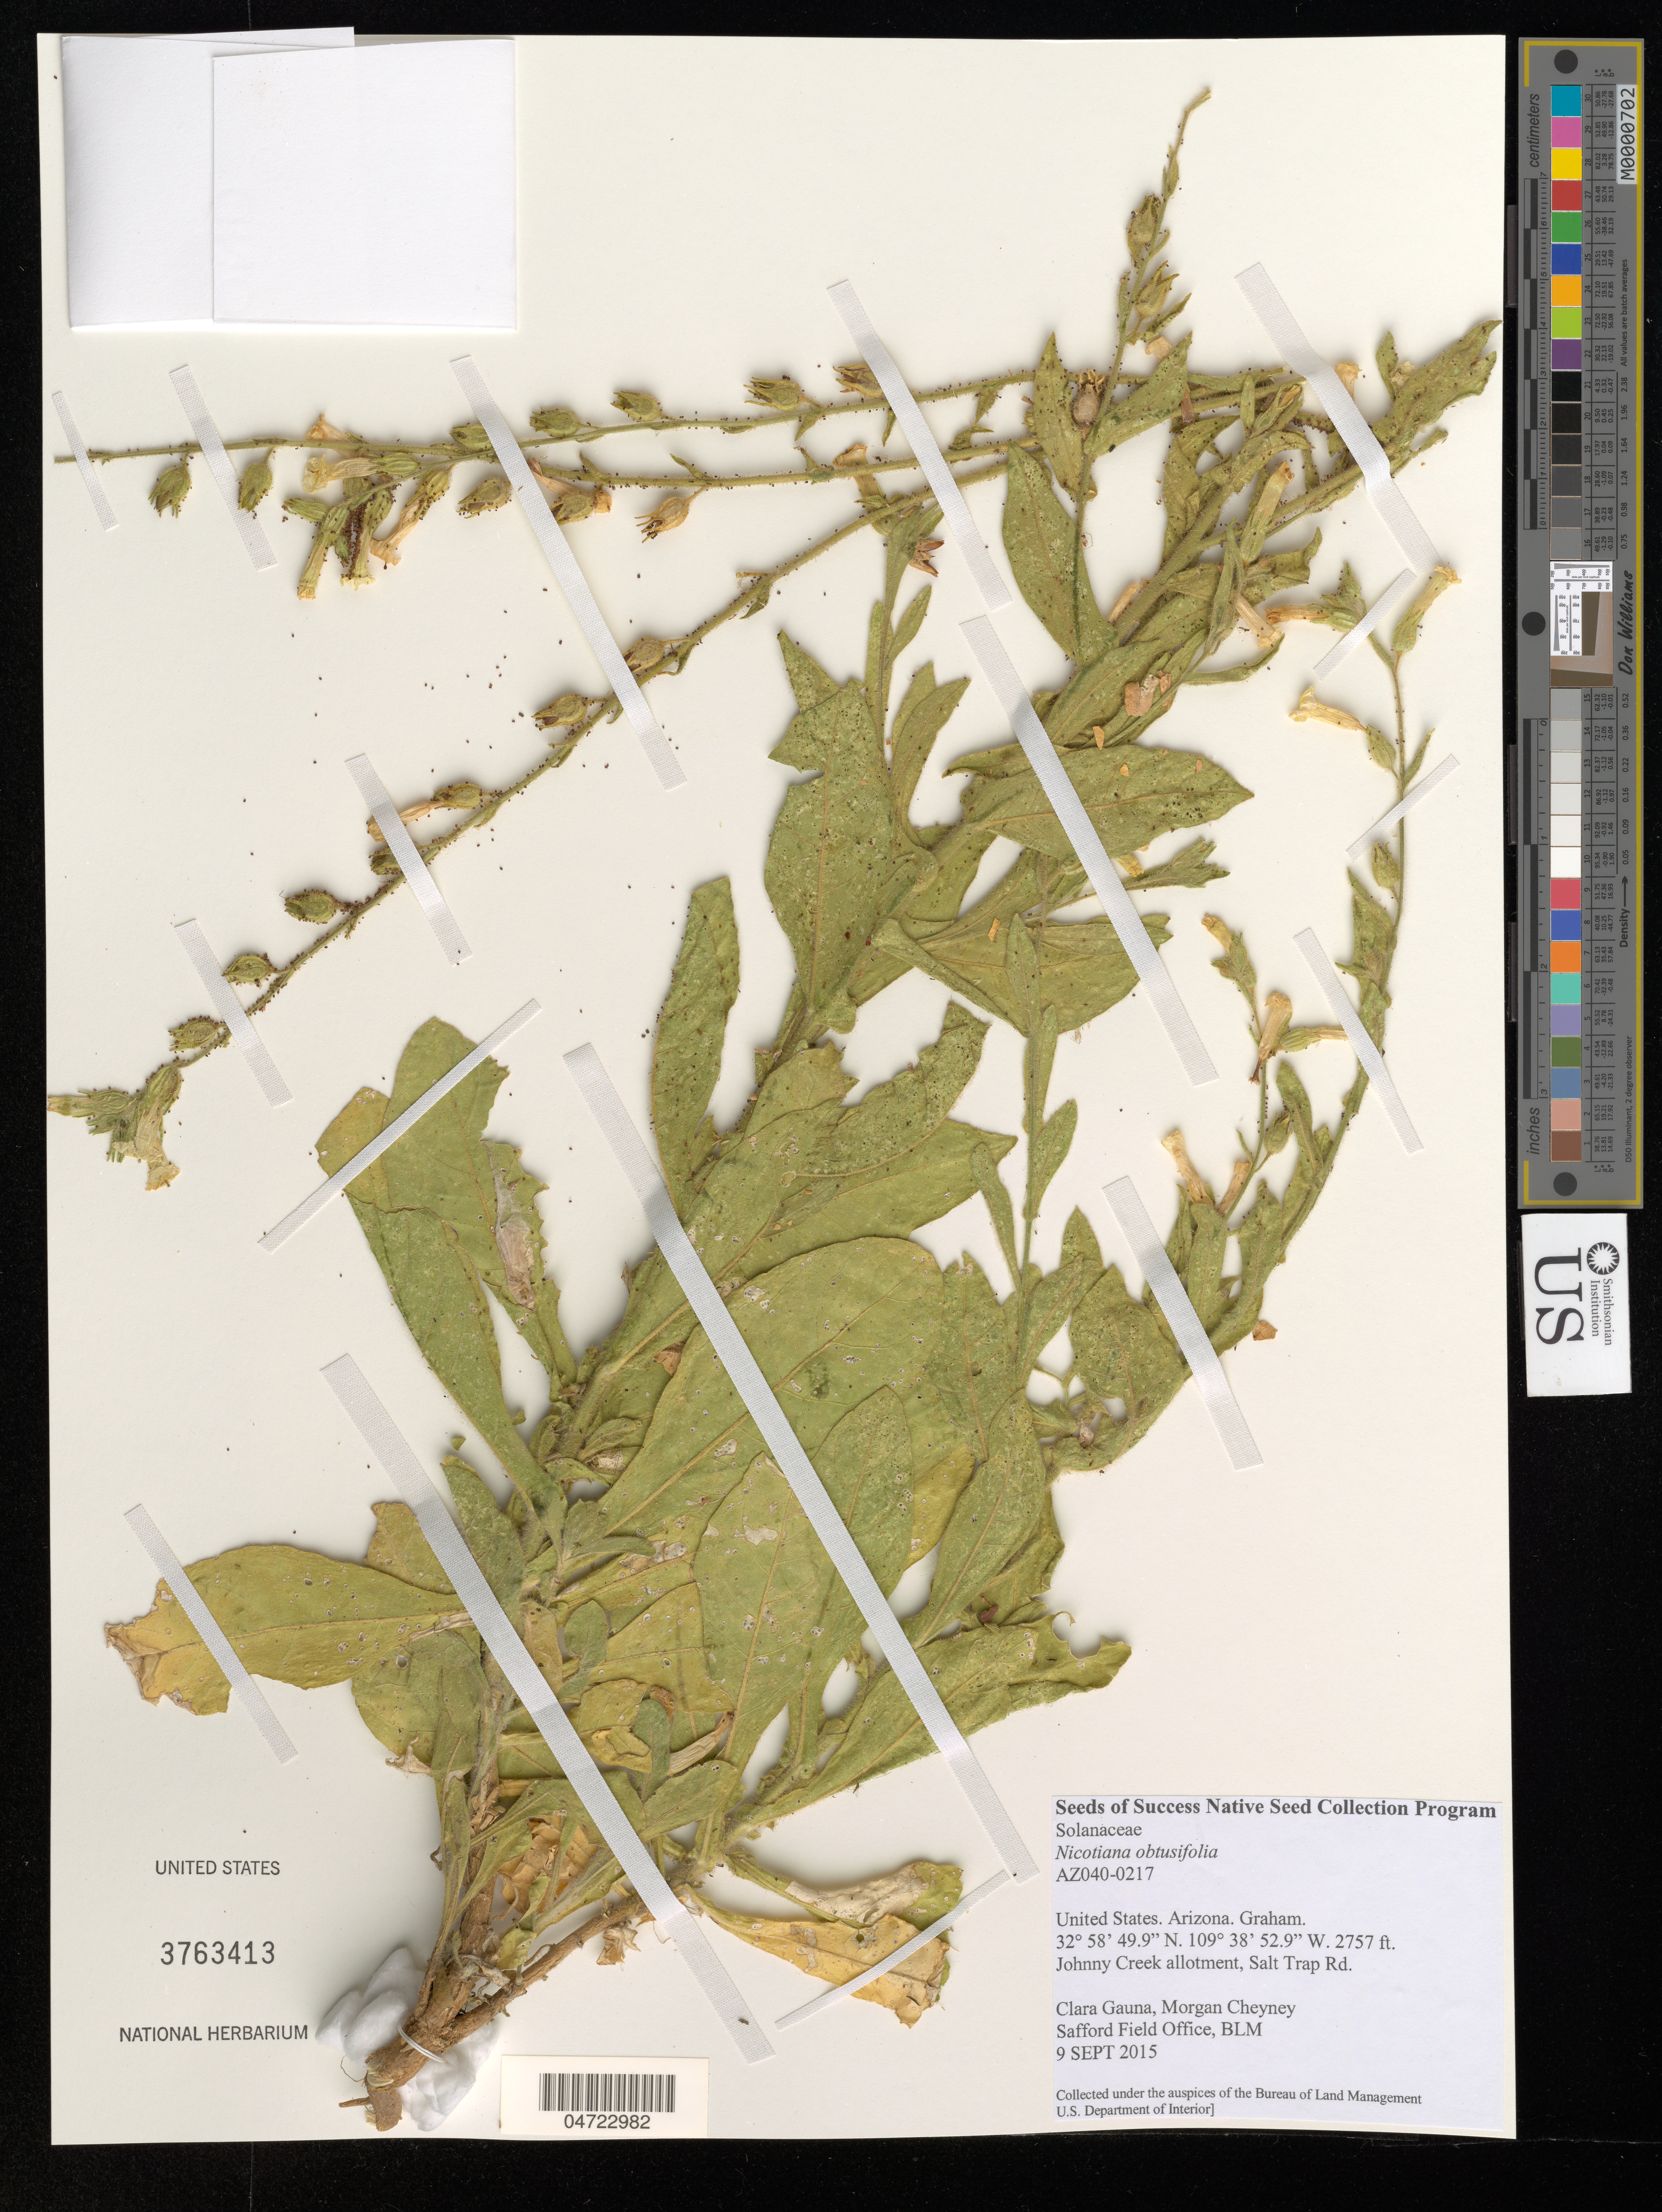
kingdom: Plantae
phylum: Tracheophyta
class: Magnoliopsida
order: Solanales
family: Solanaceae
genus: Nicotiana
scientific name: Nicotiana obtusifolia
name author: M. Martens & Galeotti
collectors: C. Gauna & M. Cheyney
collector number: AZ040-0217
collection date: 2015-09-09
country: United States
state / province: Arizona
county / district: Graham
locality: Graham. Johnny Creek allotment, Salt Trap Rd.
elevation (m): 840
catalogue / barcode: US 3763413